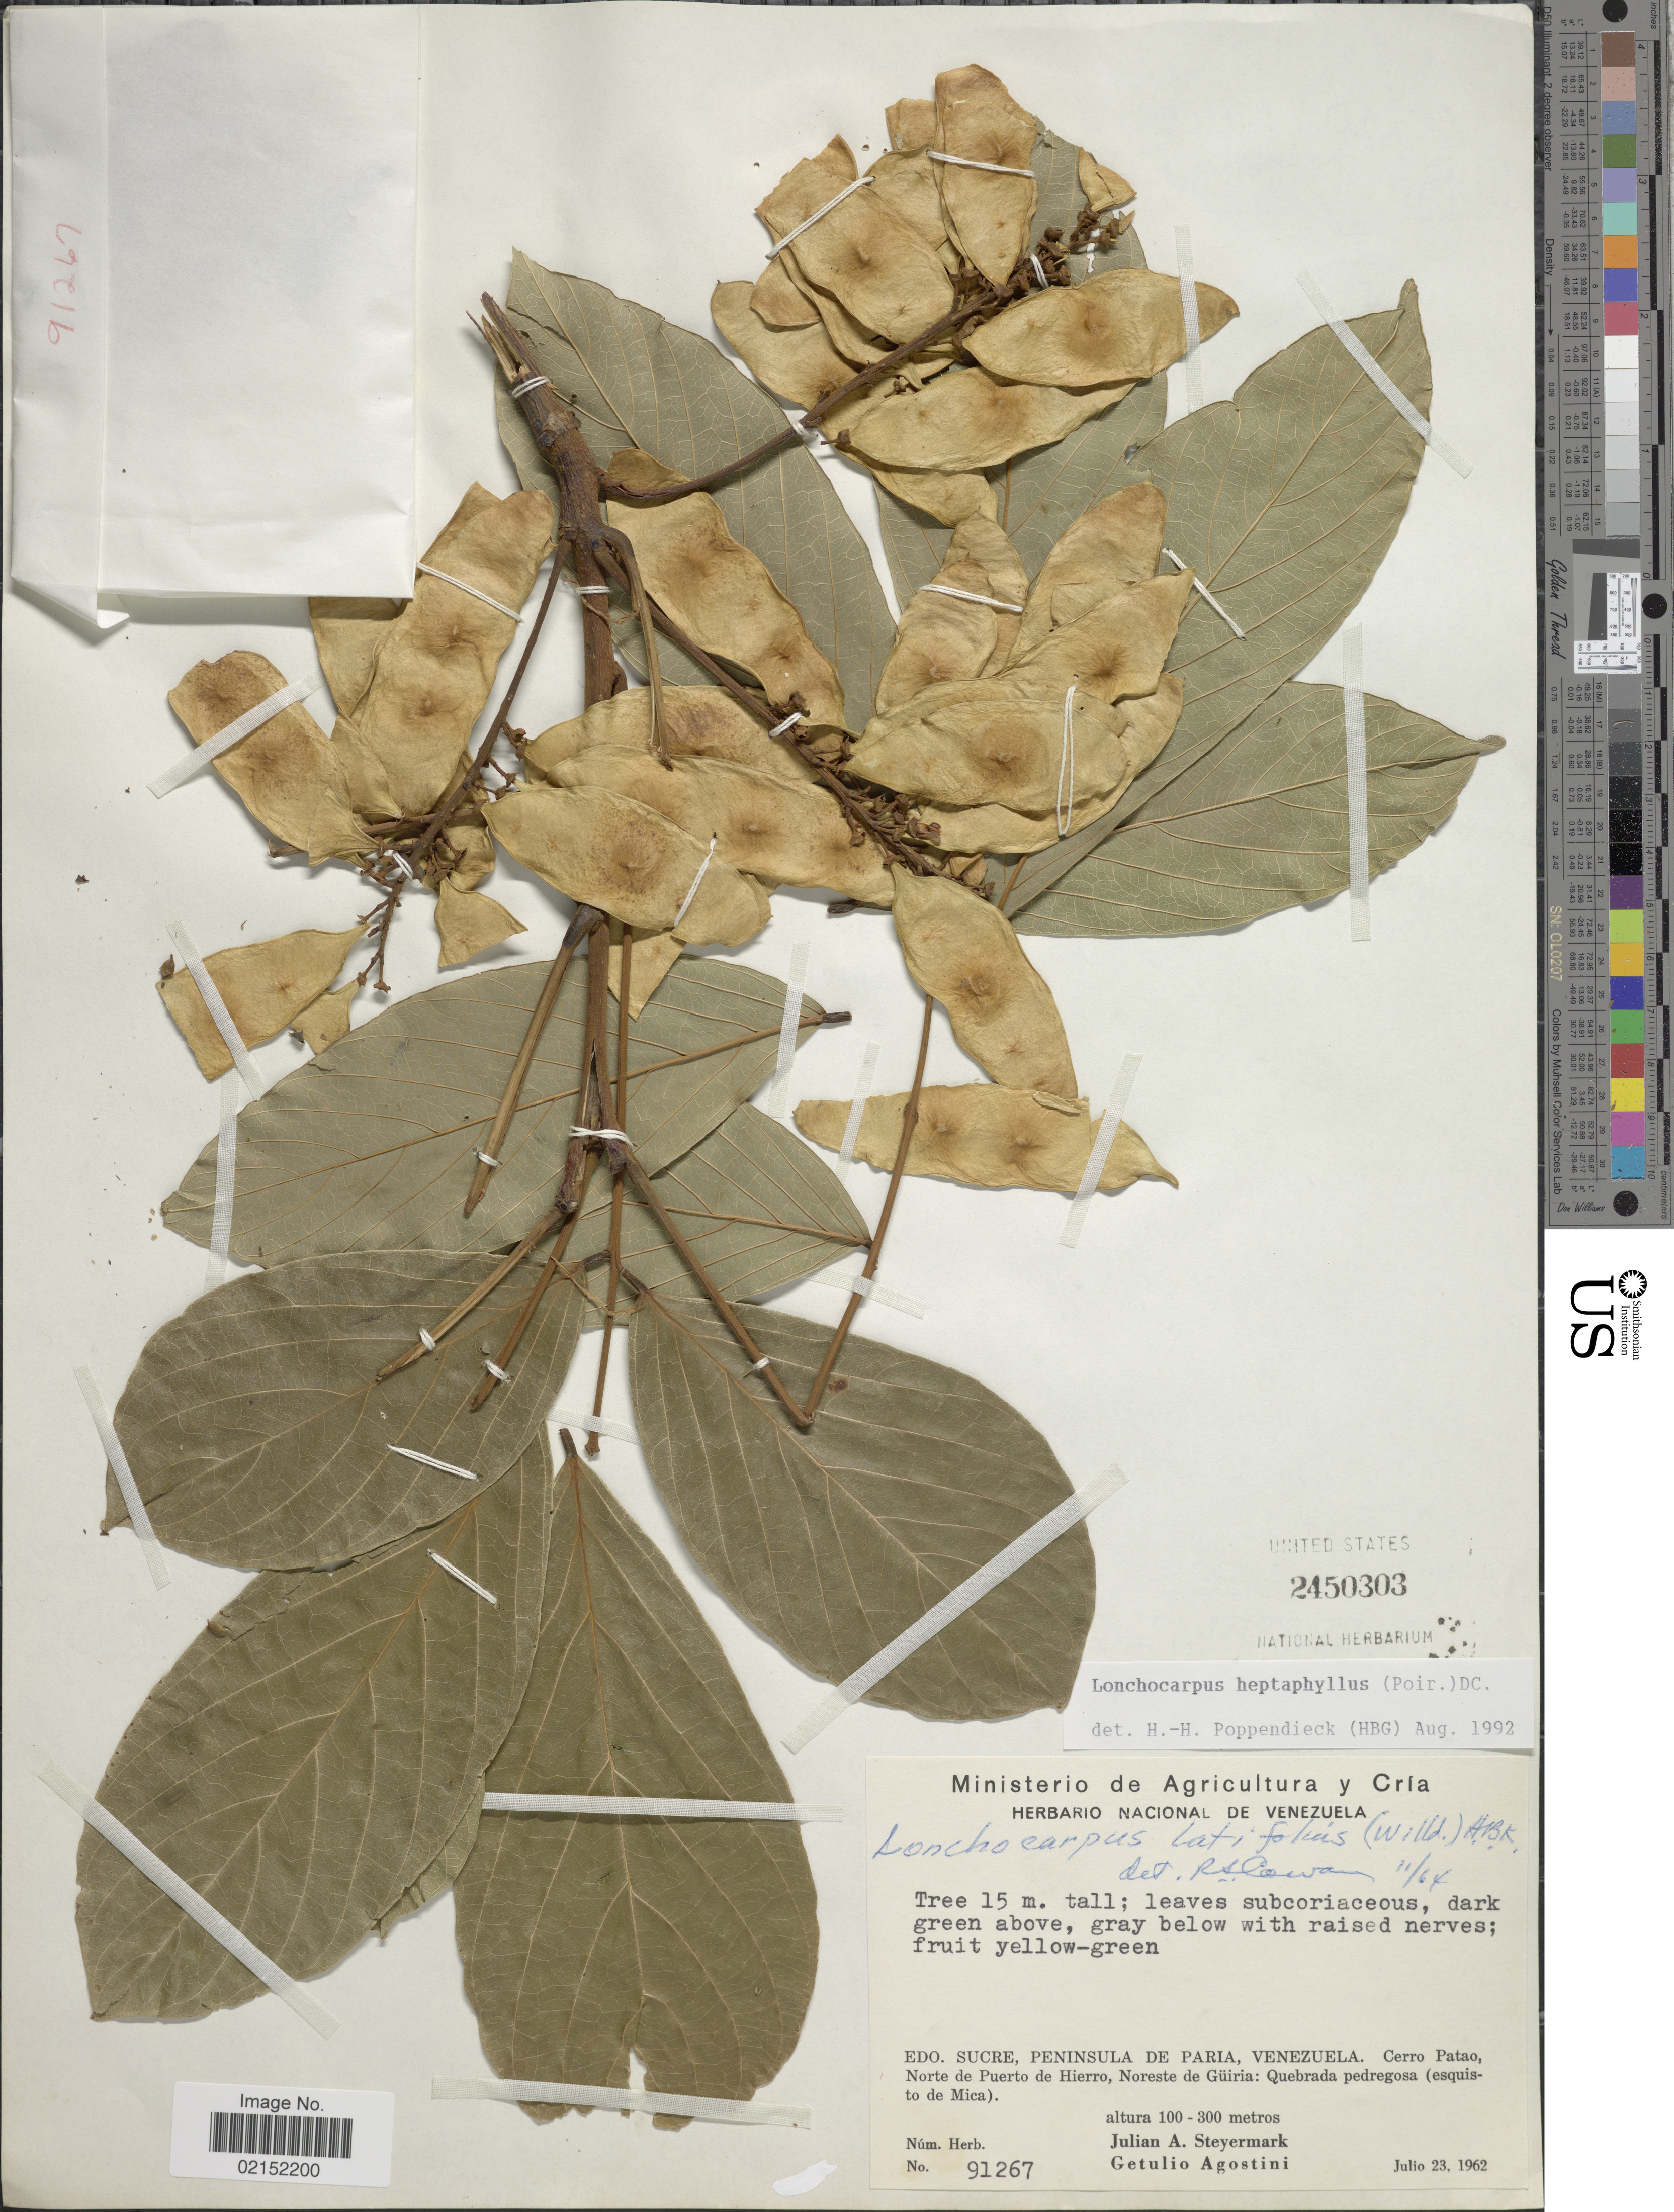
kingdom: Plantae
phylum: Tracheophyta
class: Magnoliopsida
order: Fabales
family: Fabaceae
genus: Lonchocarpus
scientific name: Lonchocarpus heptaphyllus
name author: (Poir.) DC.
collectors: J. Steyermark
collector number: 91267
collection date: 1962-07-23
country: Venezuela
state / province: Sucre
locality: Edo. Sucre, Peninsula de Para, Venezuela, Cerro Patao Norte de Puerto de Hierro. Noreste de Guira: Quebrada pedregoso (Esquisto de Mica).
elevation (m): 100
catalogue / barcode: US 2450303